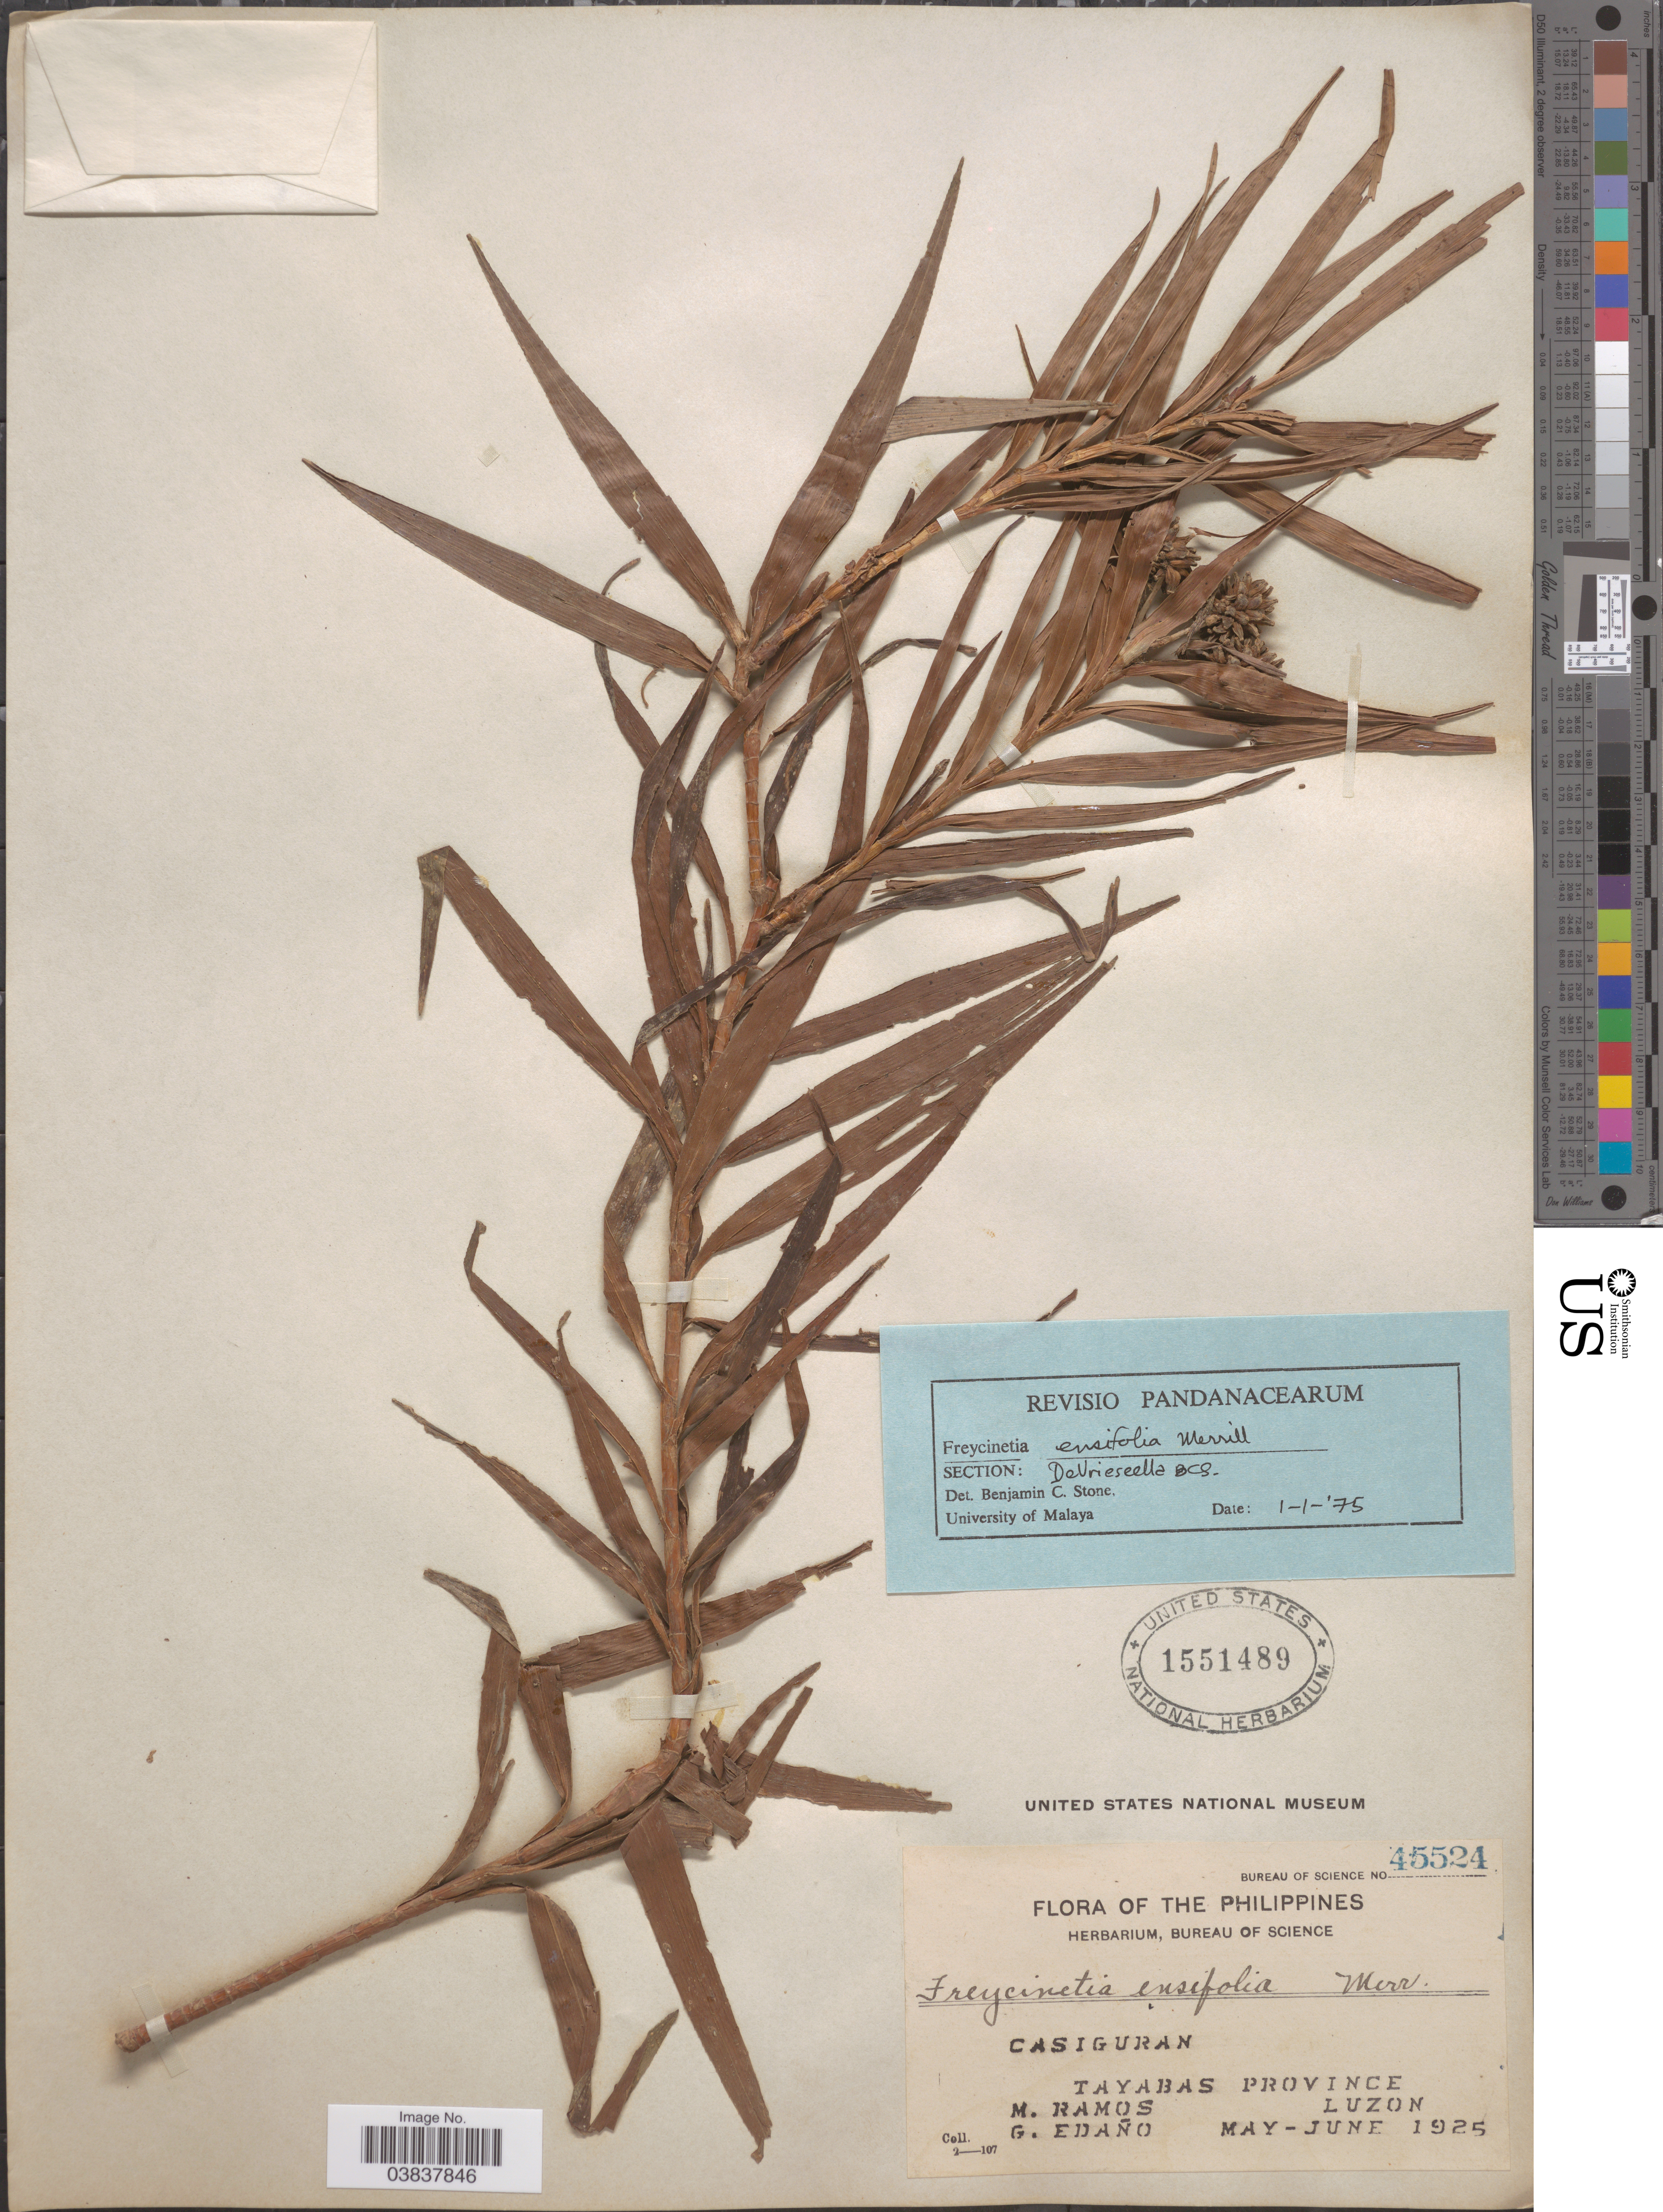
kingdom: Plantae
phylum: Tracheophyta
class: Liliopsida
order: Pandanales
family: Pandanaceae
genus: Freycinetia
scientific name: Freycinetia ensifolia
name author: Merr.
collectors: M. Ramos & G. Edaño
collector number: Bureau of Science 45524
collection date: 1925-05/1925-06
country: Philippines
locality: Casiguran, Tayabas Province, Luzon.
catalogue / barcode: US 1551489